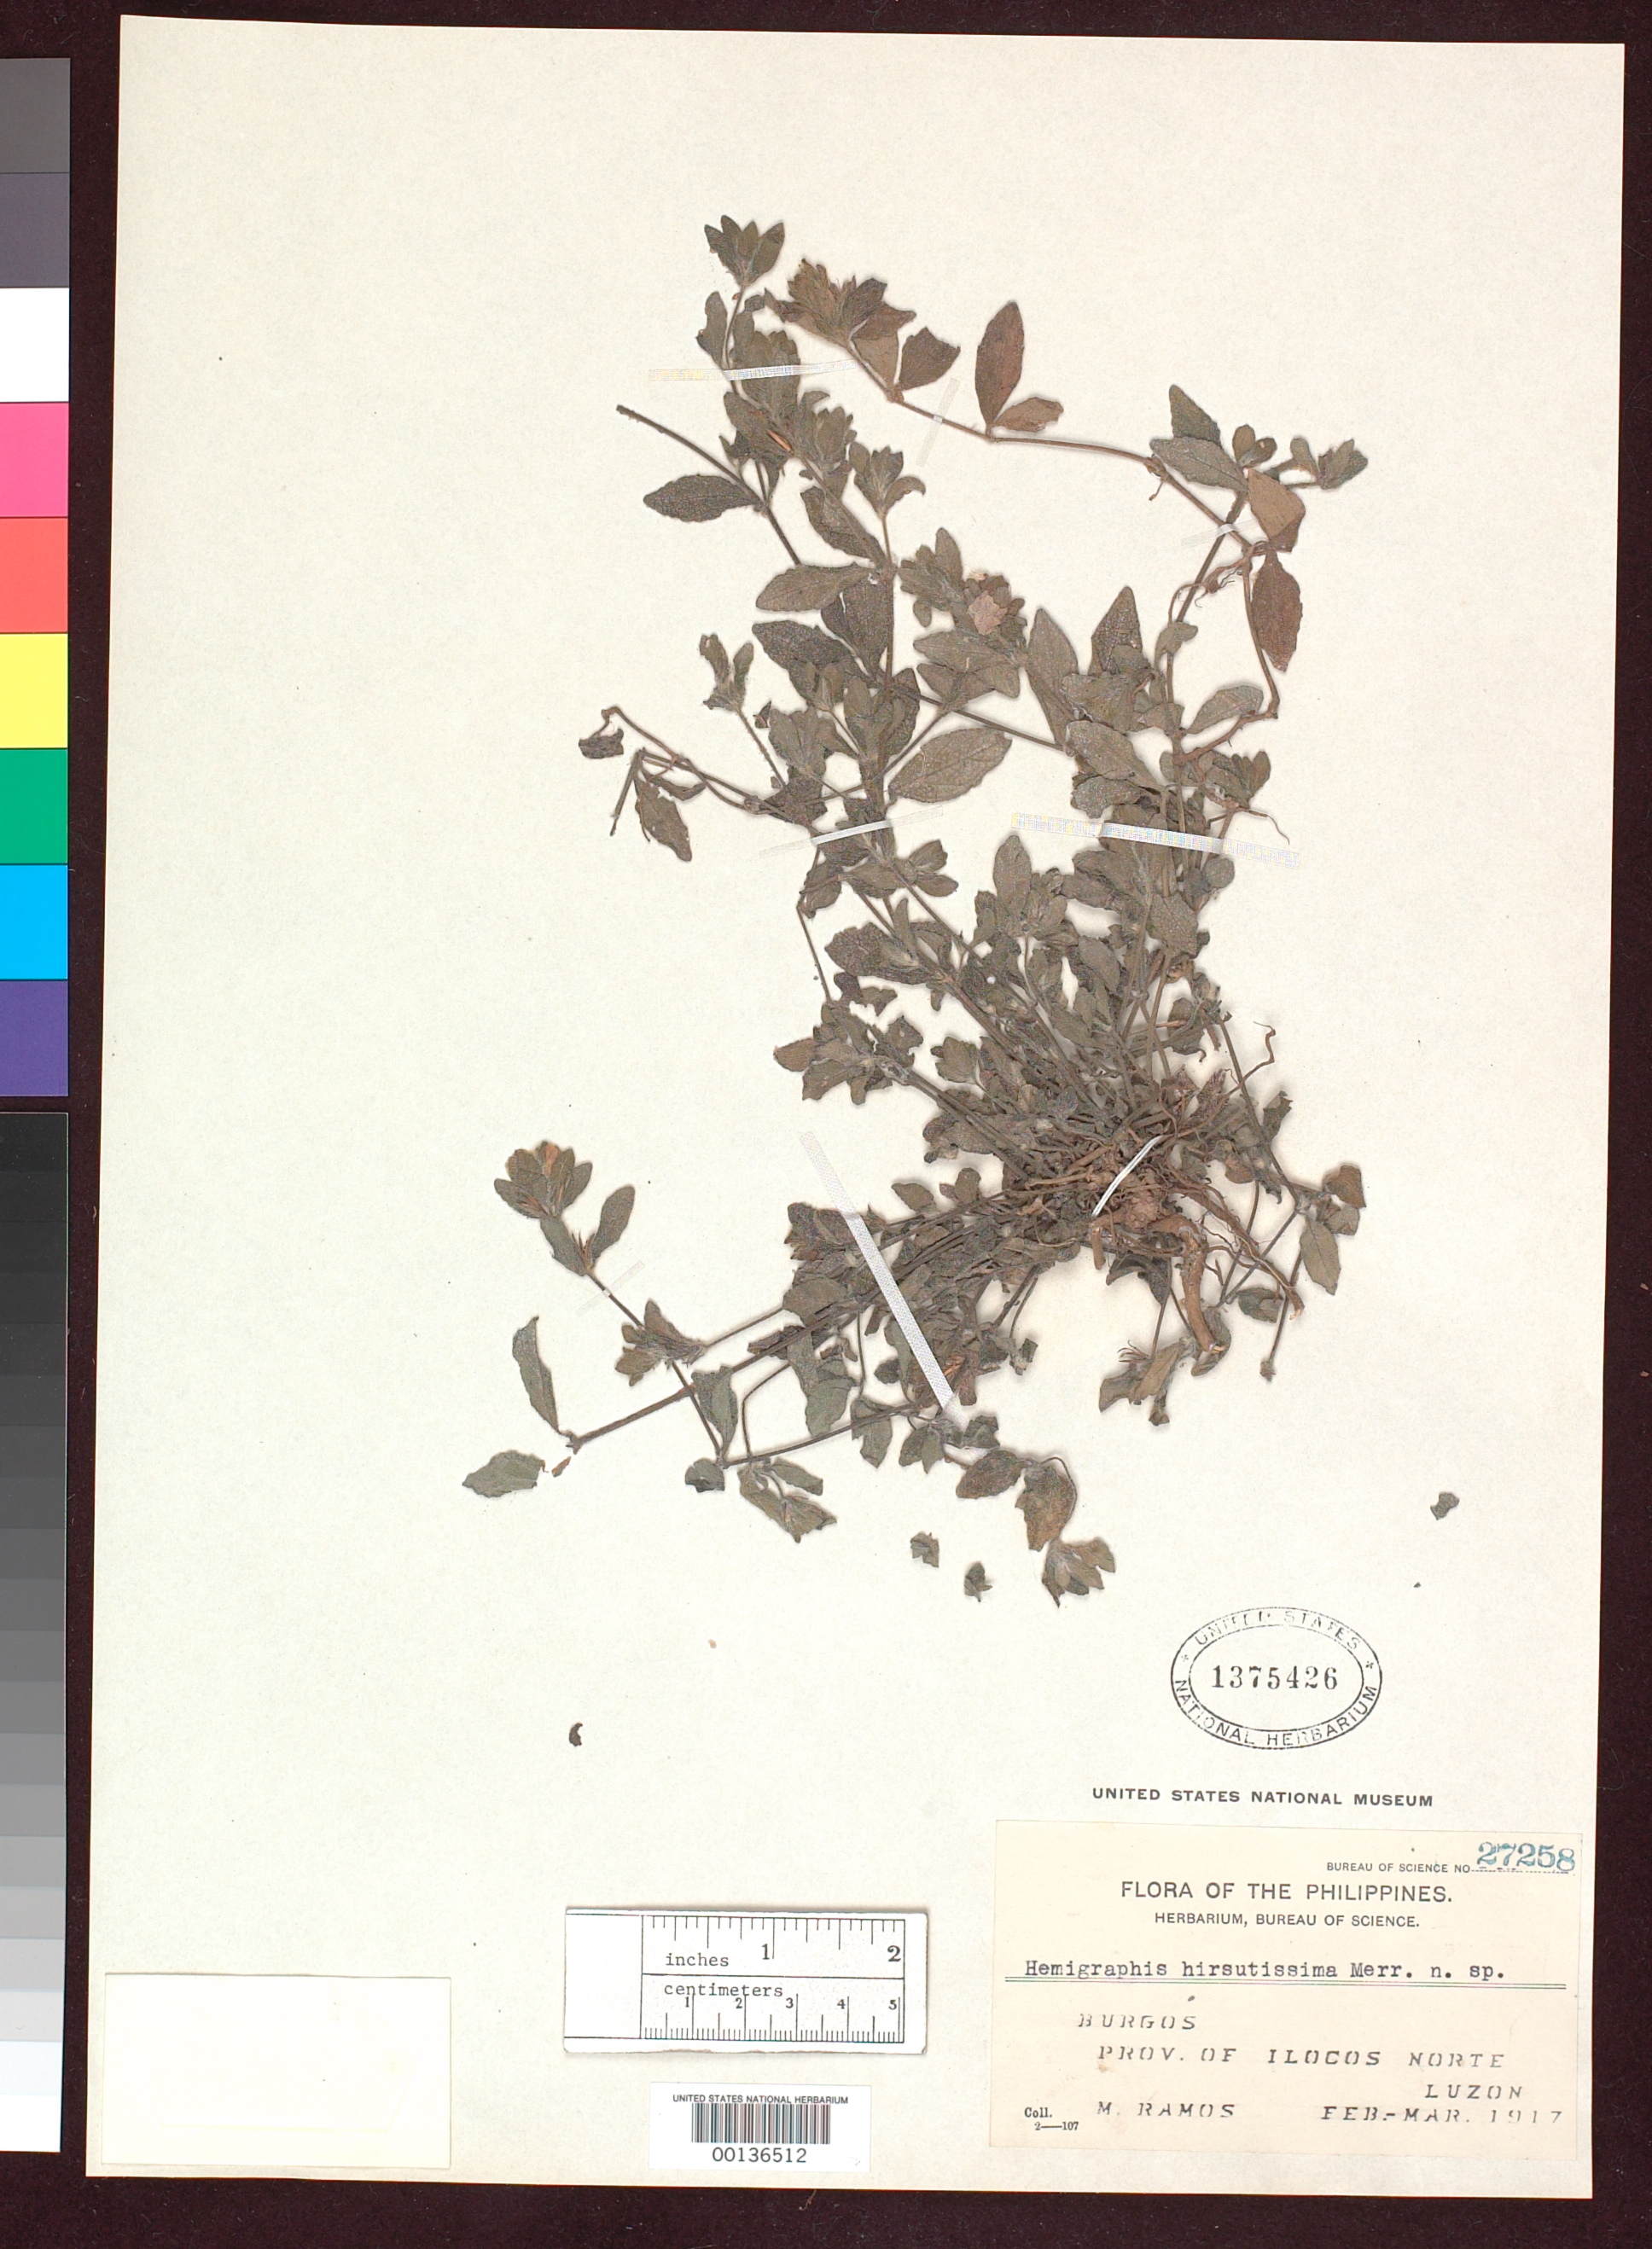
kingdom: Plantae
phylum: Tracheophyta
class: Magnoliopsida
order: Lamiales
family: Acanthaceae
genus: Hemigraphis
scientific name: Hemigraphis hirsutissima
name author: Merr.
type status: Isotype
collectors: M. Ramos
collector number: Bur. Sci. 27258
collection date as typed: Feb 1917 to -- Mar 1917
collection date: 1917-02/1917-03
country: Philippines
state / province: Ilocos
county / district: Ilocos Norte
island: Luzon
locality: Burgos.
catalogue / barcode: US 1375426